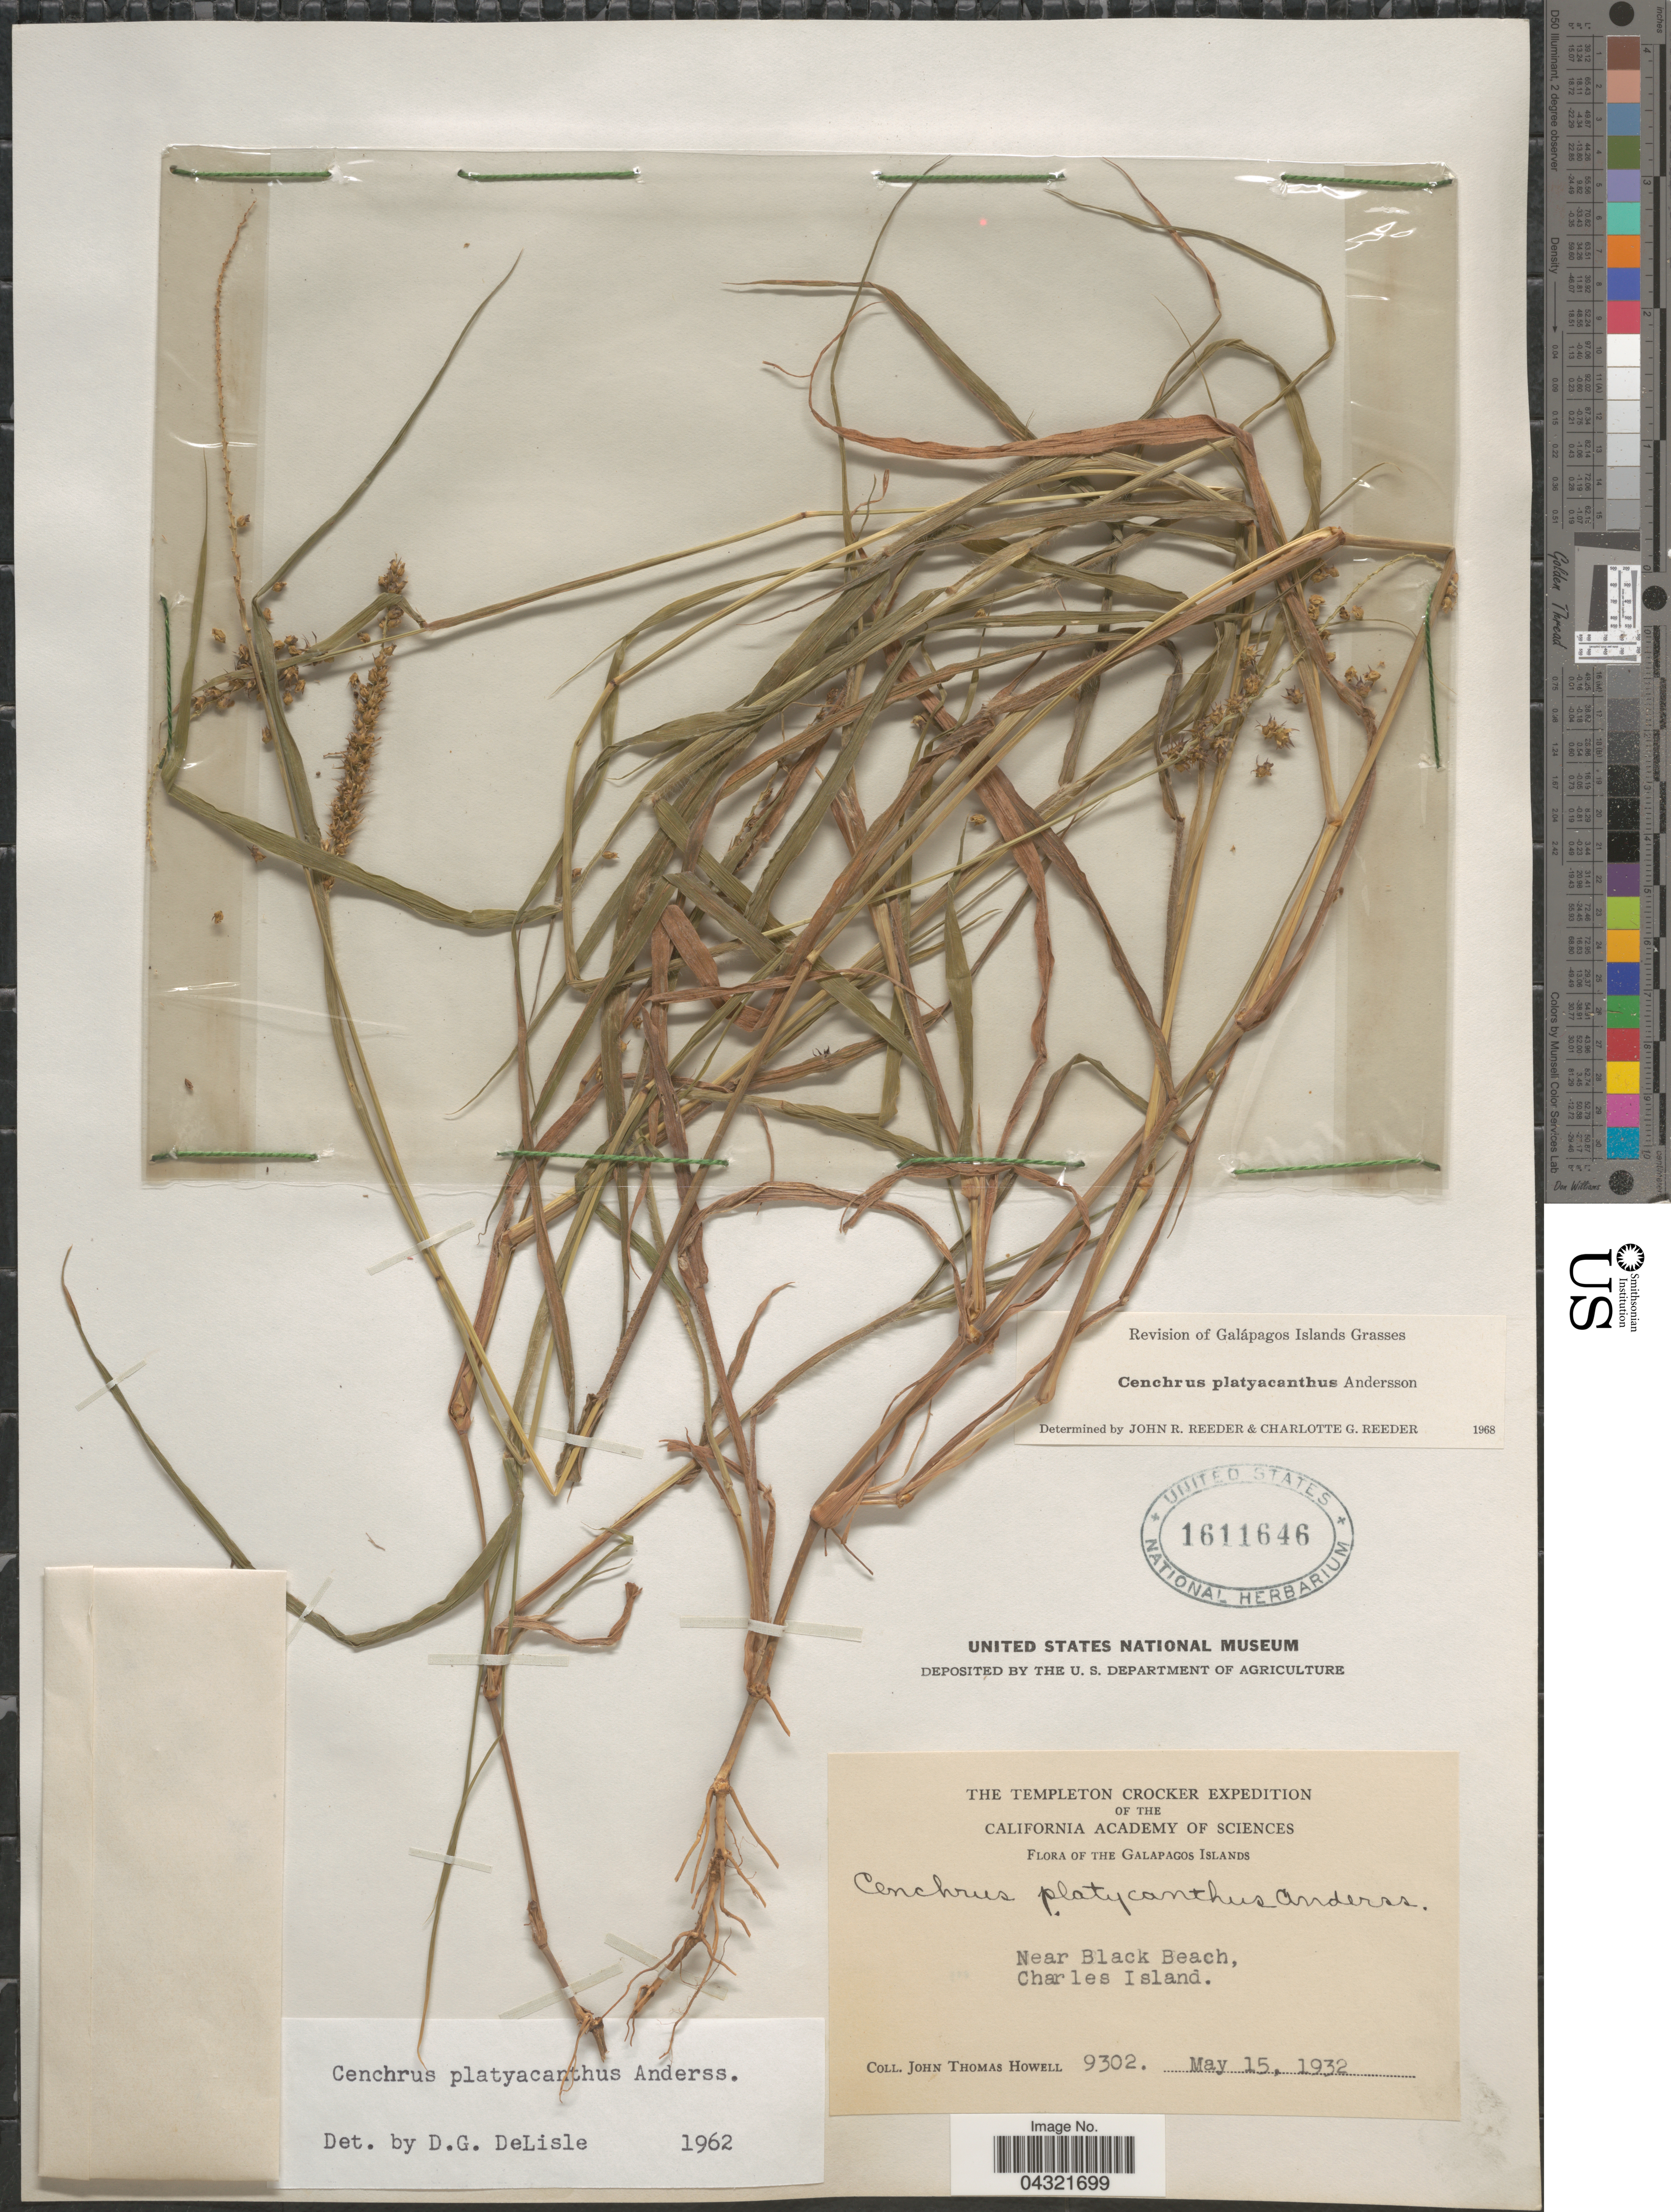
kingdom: Plantae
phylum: Tracheophyta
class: Liliopsida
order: Poales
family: Poaceae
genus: Cenchrus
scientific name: Cenchrus platyacanthus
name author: Andersson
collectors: J. T. Howell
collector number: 9302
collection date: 1935-05-15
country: Ecuador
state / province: Colón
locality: The Templeton Crocker Expedition. The Galapagos Islands. Near Black Beach, Charles Island.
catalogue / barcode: US 1611646